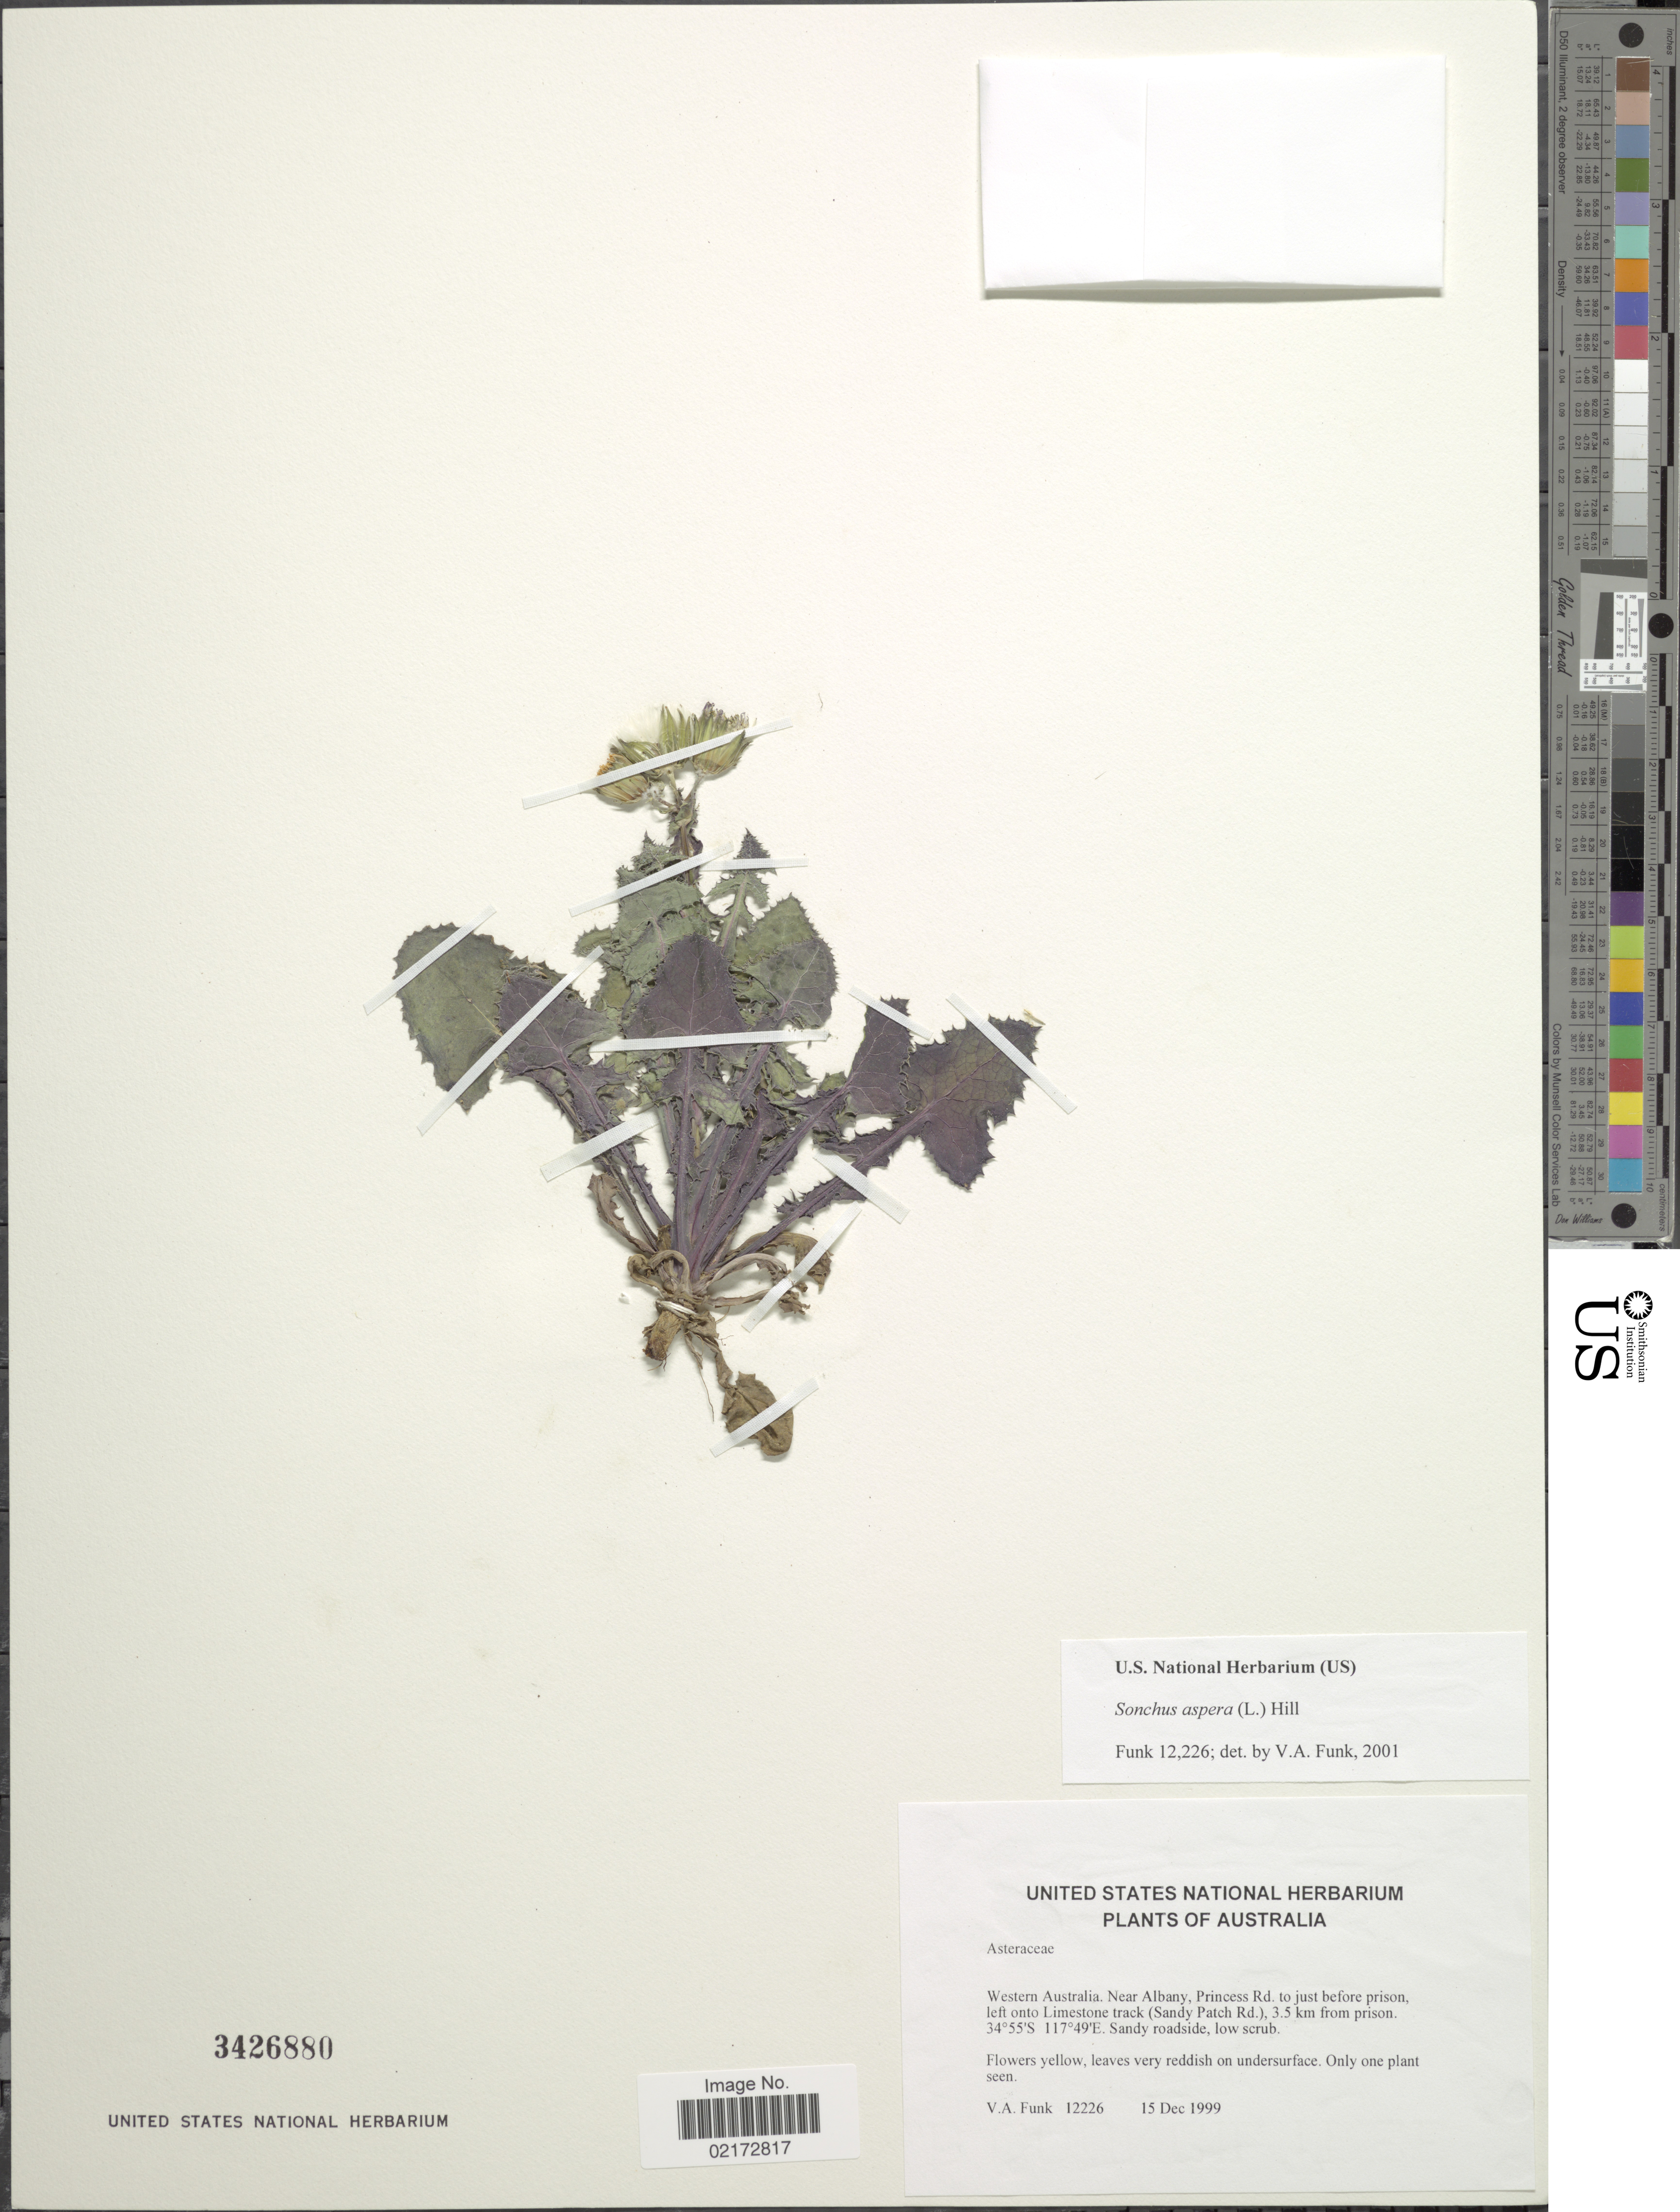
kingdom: Plantae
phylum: Tracheophyta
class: Magnoliopsida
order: Asterales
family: Asteraceae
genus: Sonchus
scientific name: Sonchus asper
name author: (L.) Hill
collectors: V. Funk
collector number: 12226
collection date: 1999-12-15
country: Australia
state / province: Western Australia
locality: Near Albany, Princess Rd. to just before prison, left onto Limestone track (Sandy Patch Rd.), 3.5 km from prison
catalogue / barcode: US 3426880